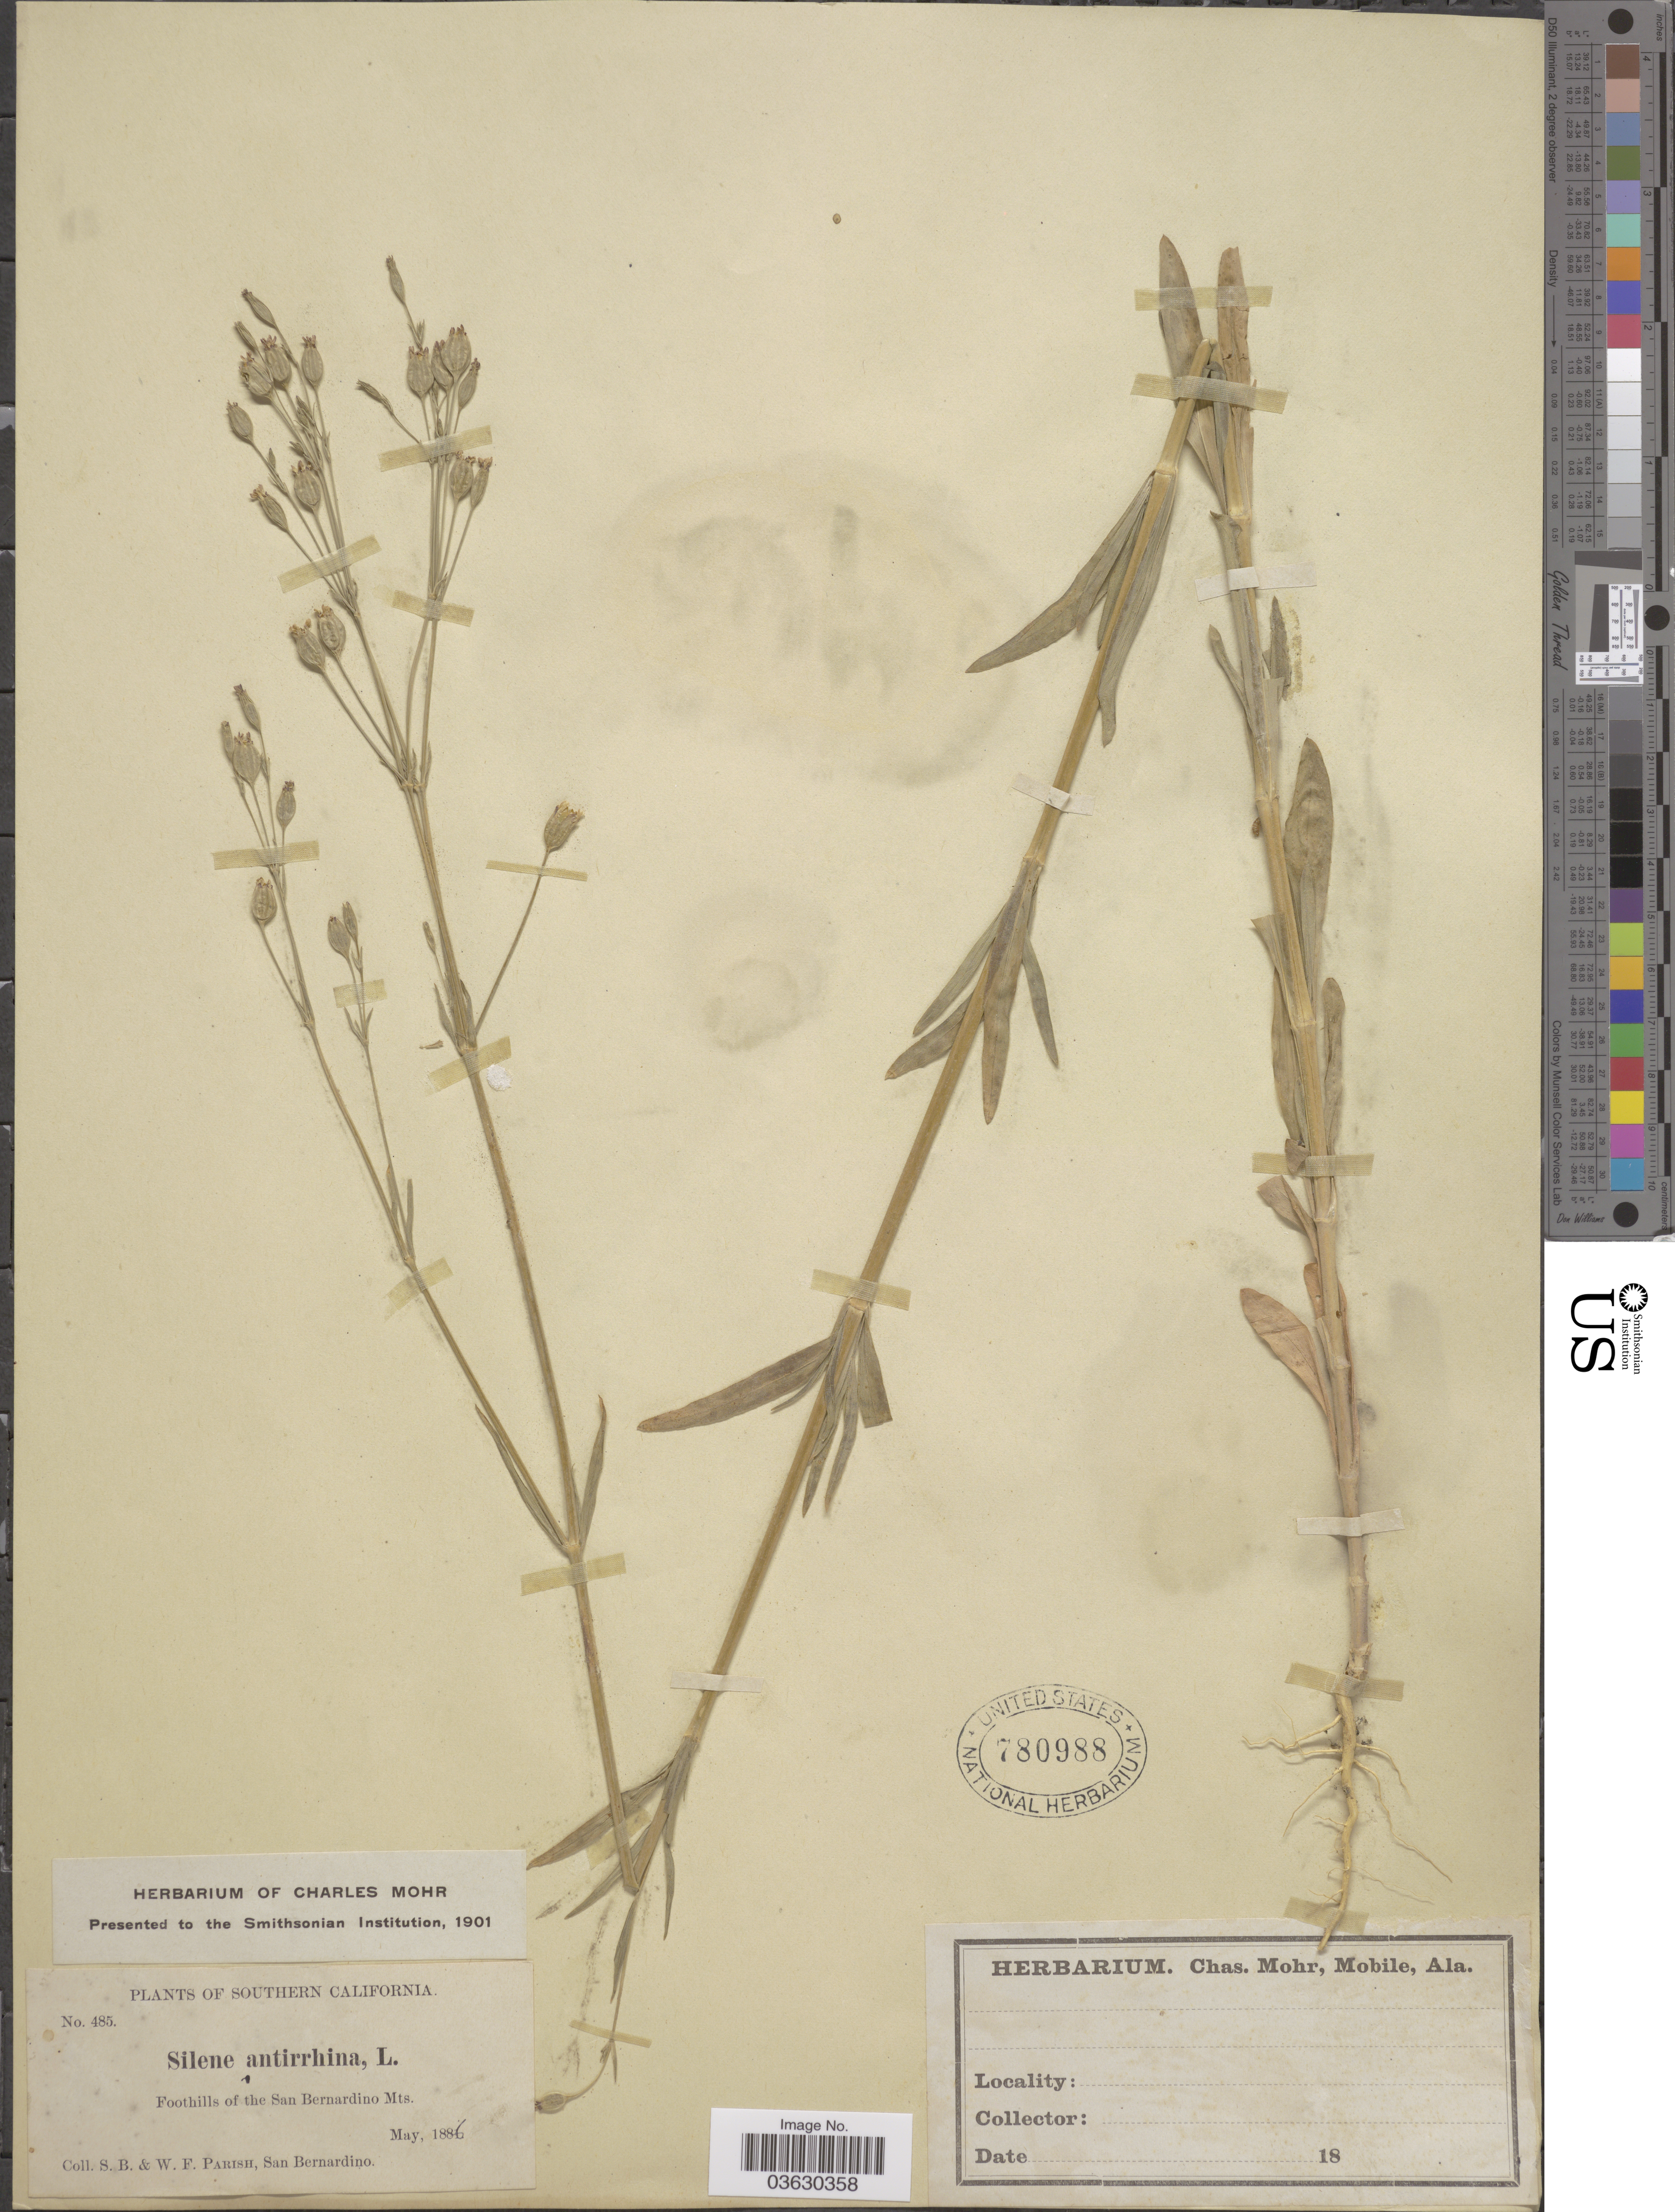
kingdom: Plantae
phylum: Tracheophyta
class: Magnoliopsida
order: Caryophyllales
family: Caryophyllaceae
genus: Silene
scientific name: Silene antirrhina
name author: L.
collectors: S. B. Parish & W. F. Parish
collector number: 485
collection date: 1886-05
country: United States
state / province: California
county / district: San Bernardino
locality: Southern California. Foothills of the San Bernardino Mts.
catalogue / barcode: US 780988